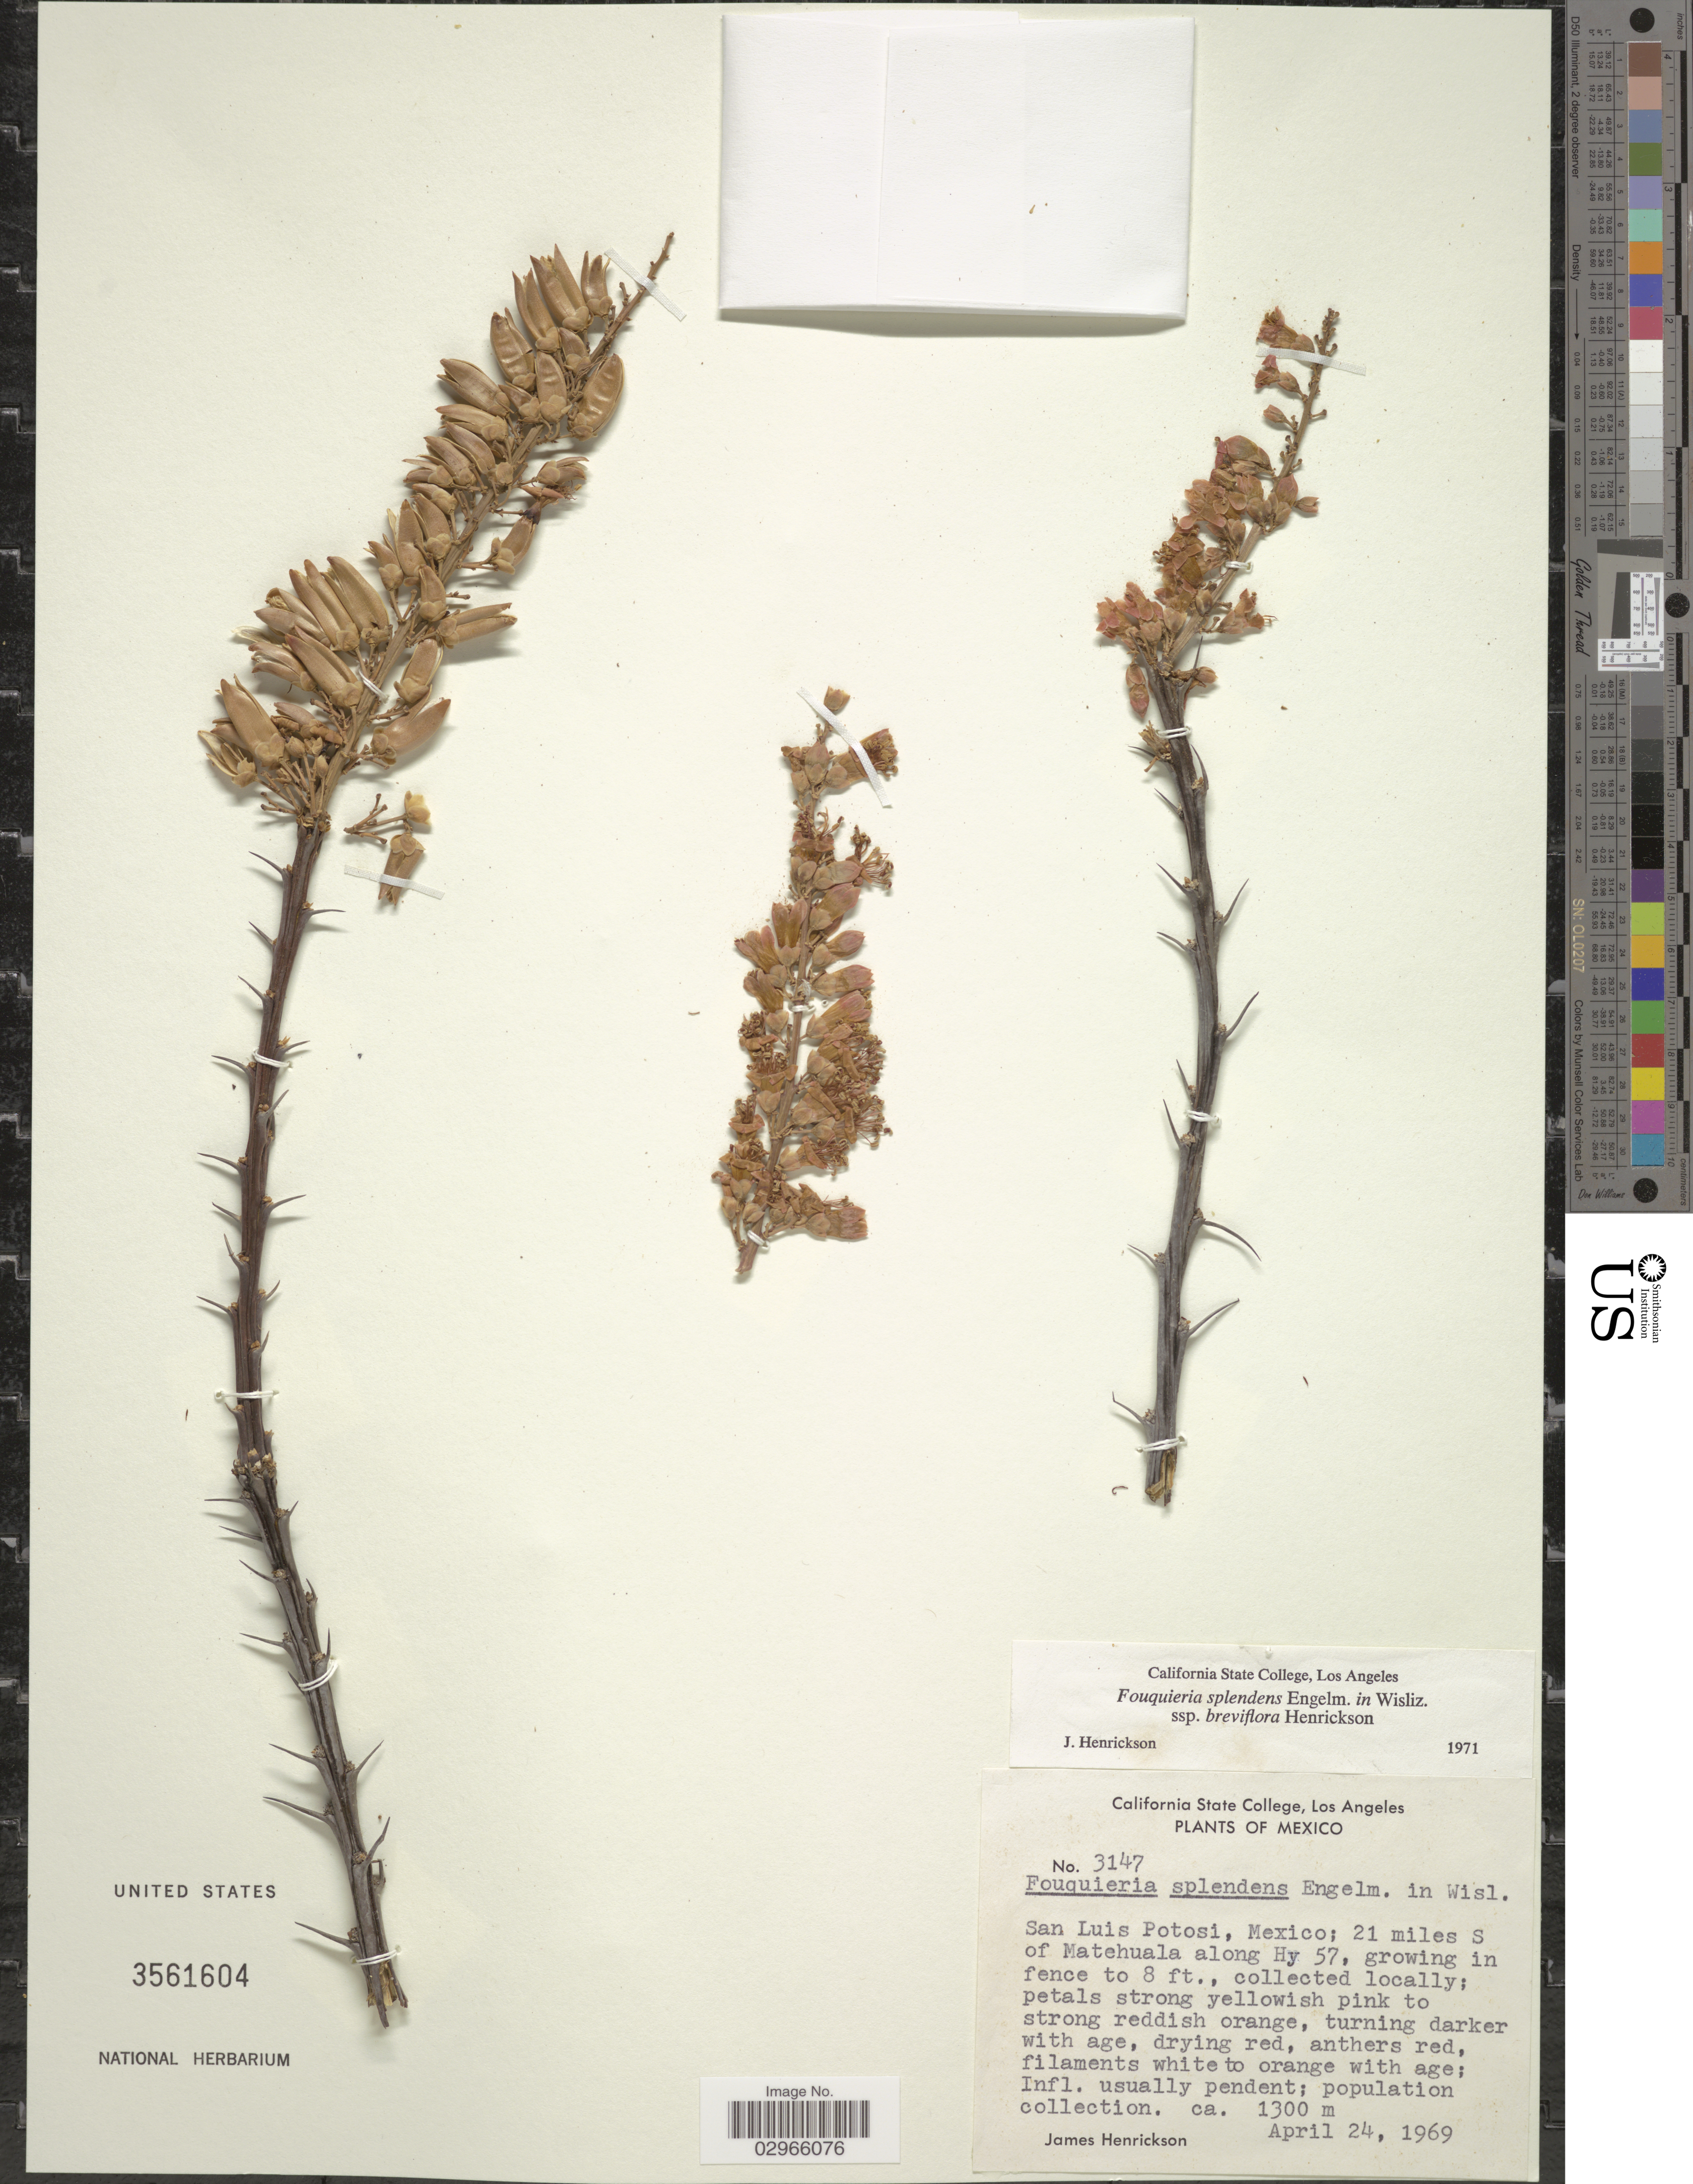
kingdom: Plantae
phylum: Tracheophyta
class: Magnoliopsida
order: Ericales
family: Fouquieriaceae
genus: Fouquieria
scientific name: Fouquieria splendens subsp. breviflora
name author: Henrickson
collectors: J. Henrickson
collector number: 3147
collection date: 1969-04-24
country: Mexico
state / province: San Luis Potosí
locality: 21 miles S of Matehuala along Hy 57.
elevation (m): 1300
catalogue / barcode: US 3561604